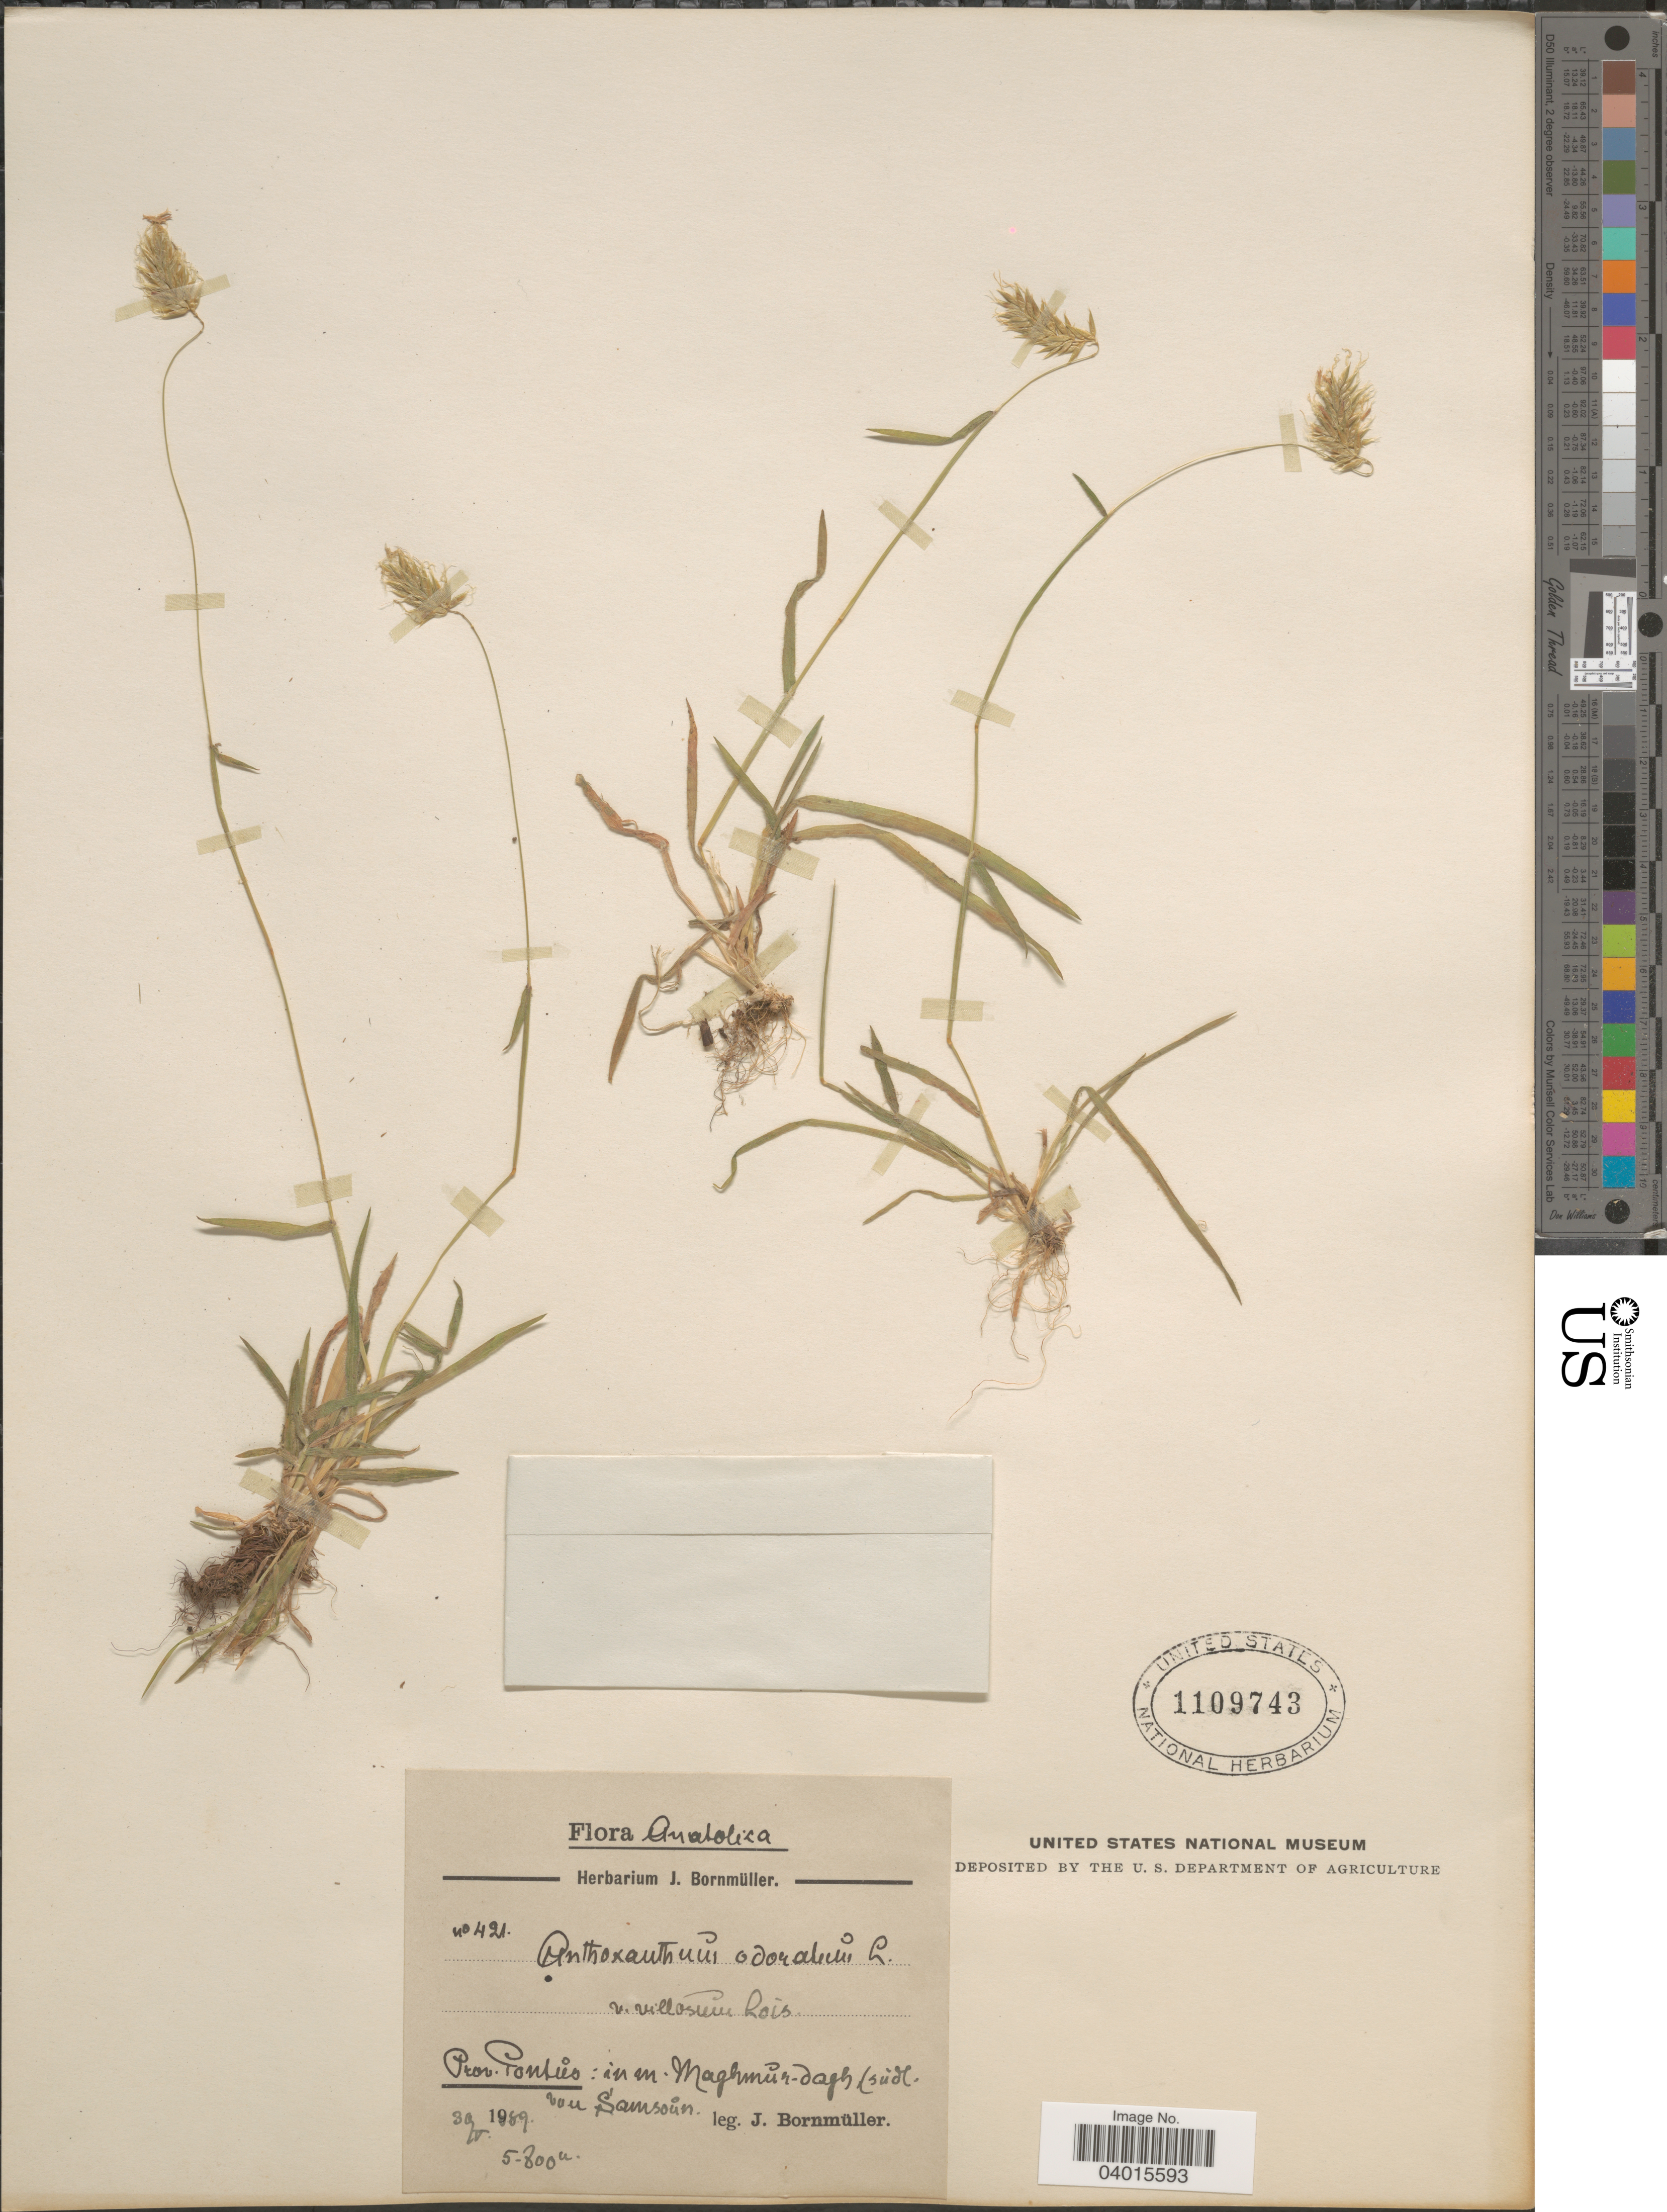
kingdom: Plantae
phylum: Tracheophyta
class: Liliopsida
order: Poales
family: Poaceae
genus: Anthoxanthum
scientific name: Anthoxanthum odoratum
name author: L.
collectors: J. Bornmüller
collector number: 421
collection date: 1889-04-30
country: Turkey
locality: Anatolica. Prov. Ponties: in m. Maghmŭr-dagh (sùdl. von Samsoůn.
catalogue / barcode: US 1109743